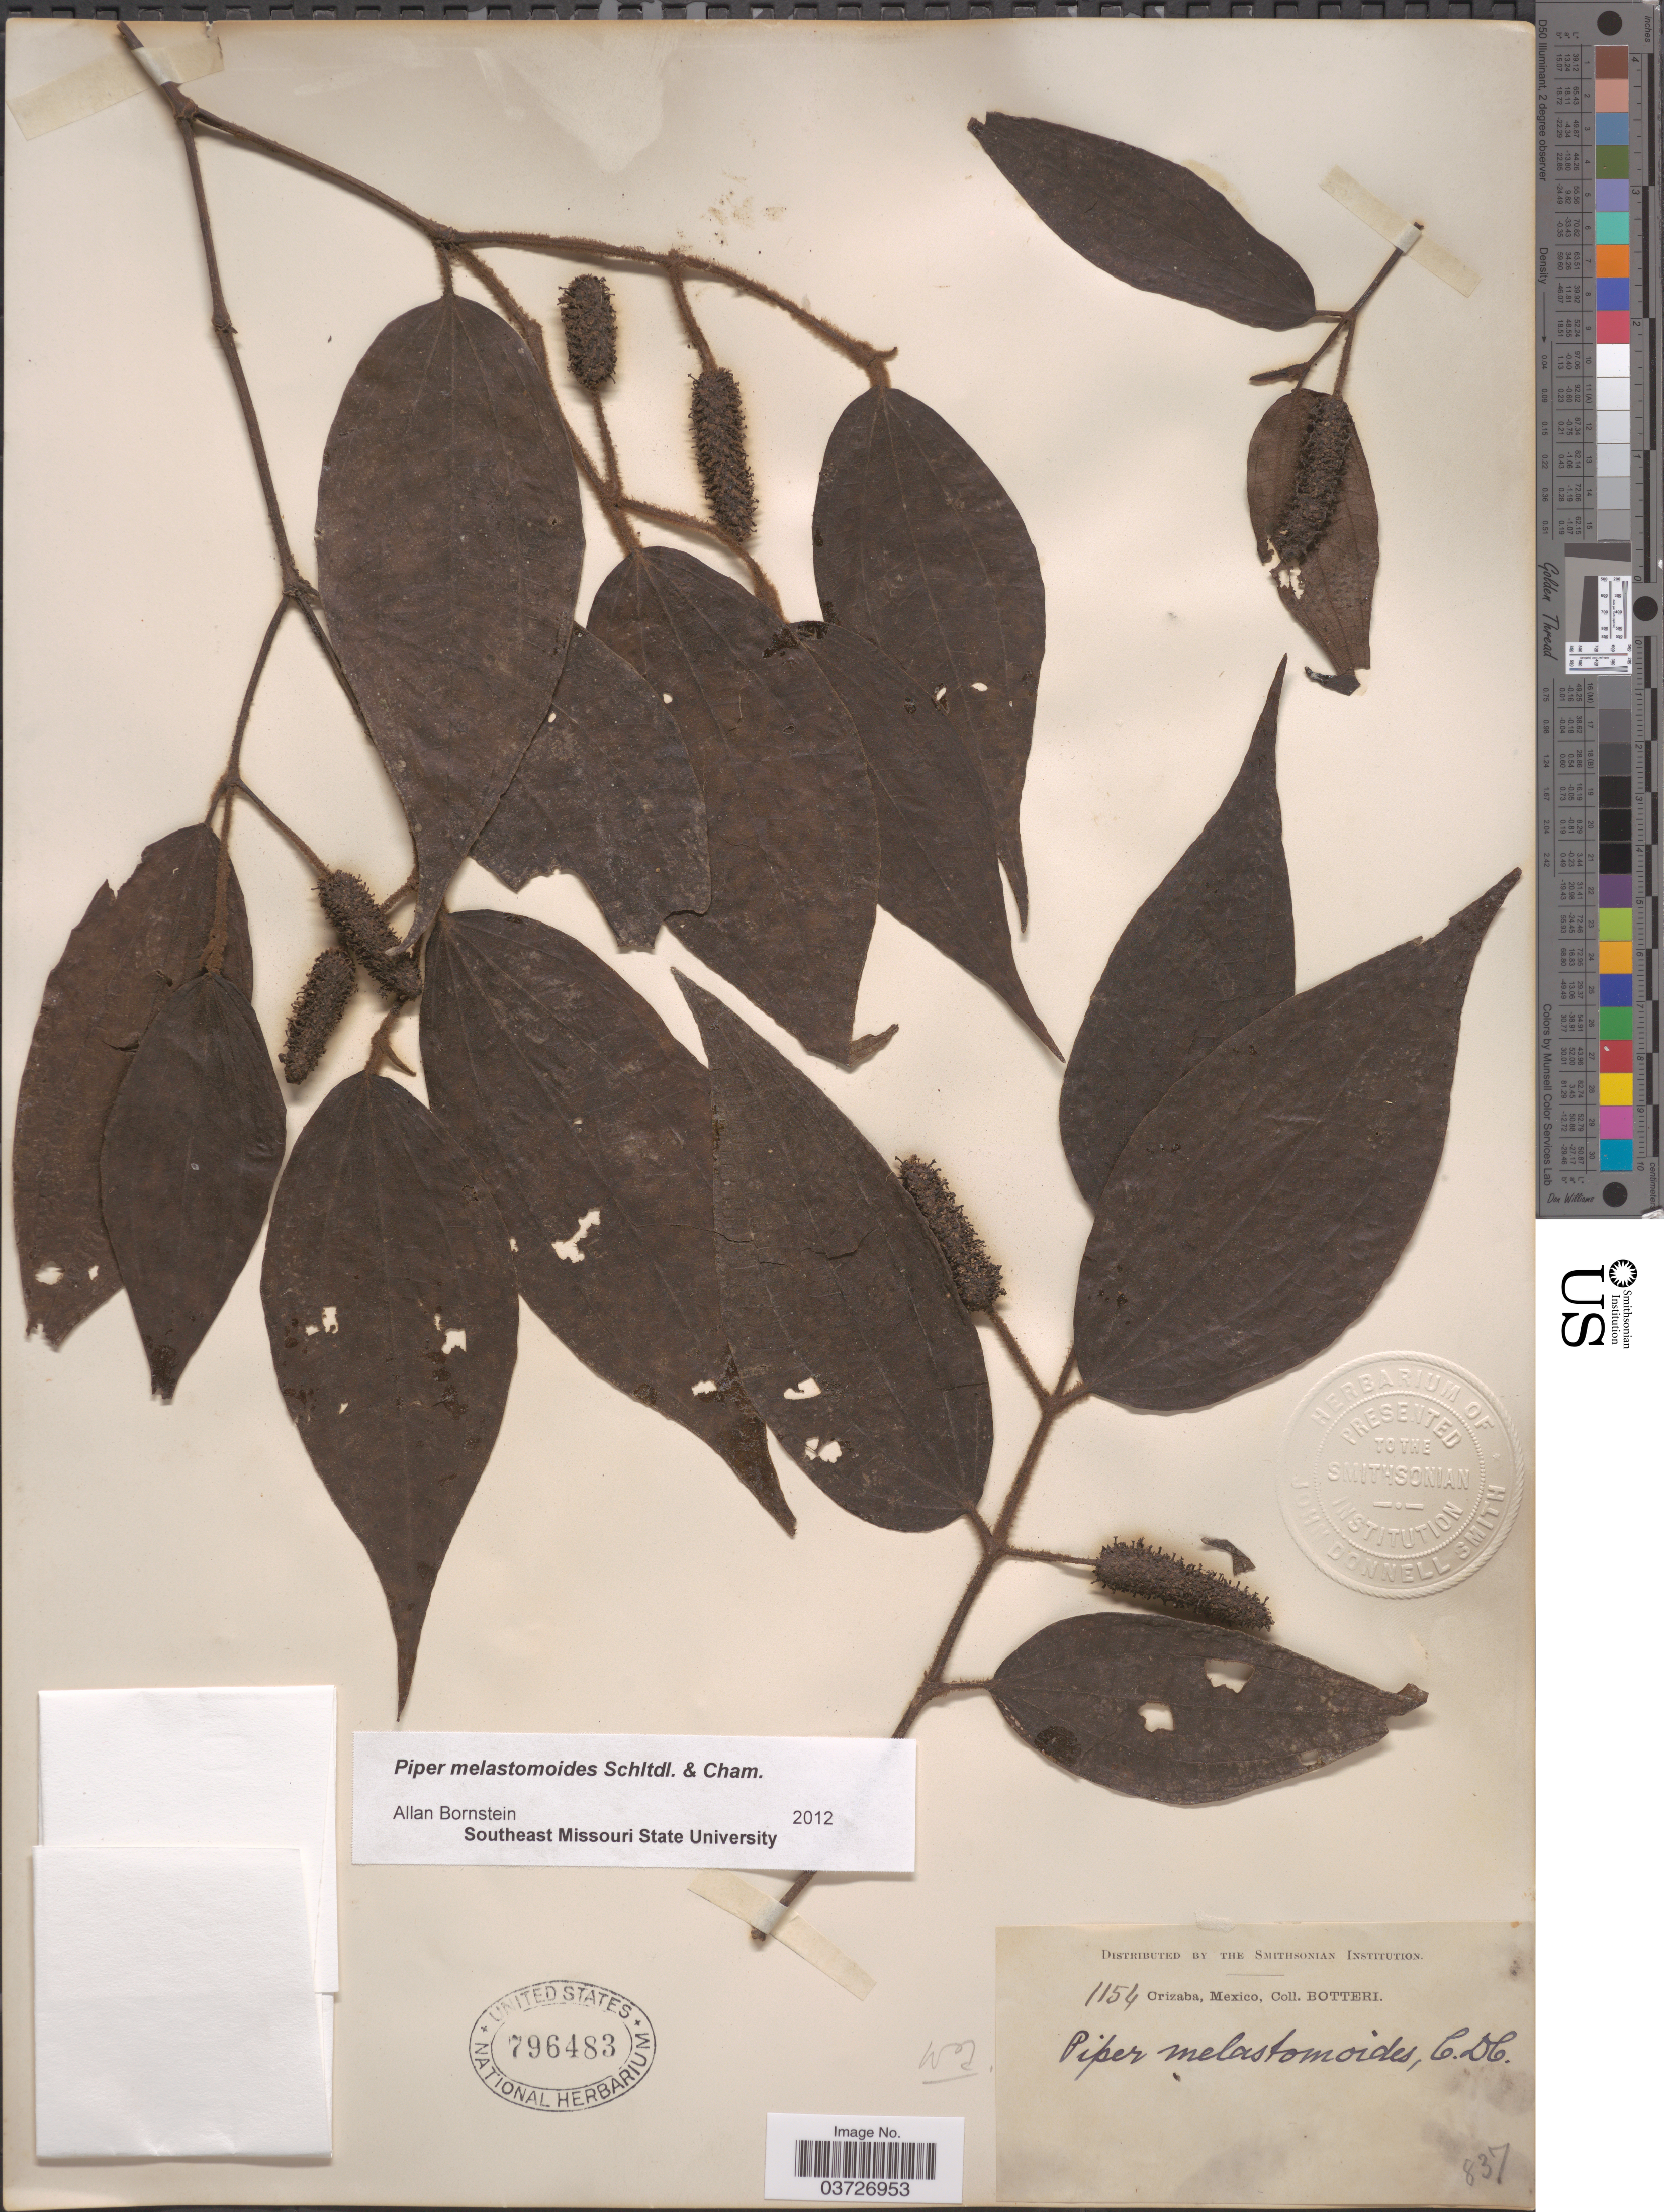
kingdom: Plantae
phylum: Tracheophyta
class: Magnoliopsida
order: Piperales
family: Piperaceae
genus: Piper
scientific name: Piper melastomoides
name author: Schltdl. & Cham.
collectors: -. Botteri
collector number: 1154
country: Mexico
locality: Orizaba.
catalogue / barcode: US 796483